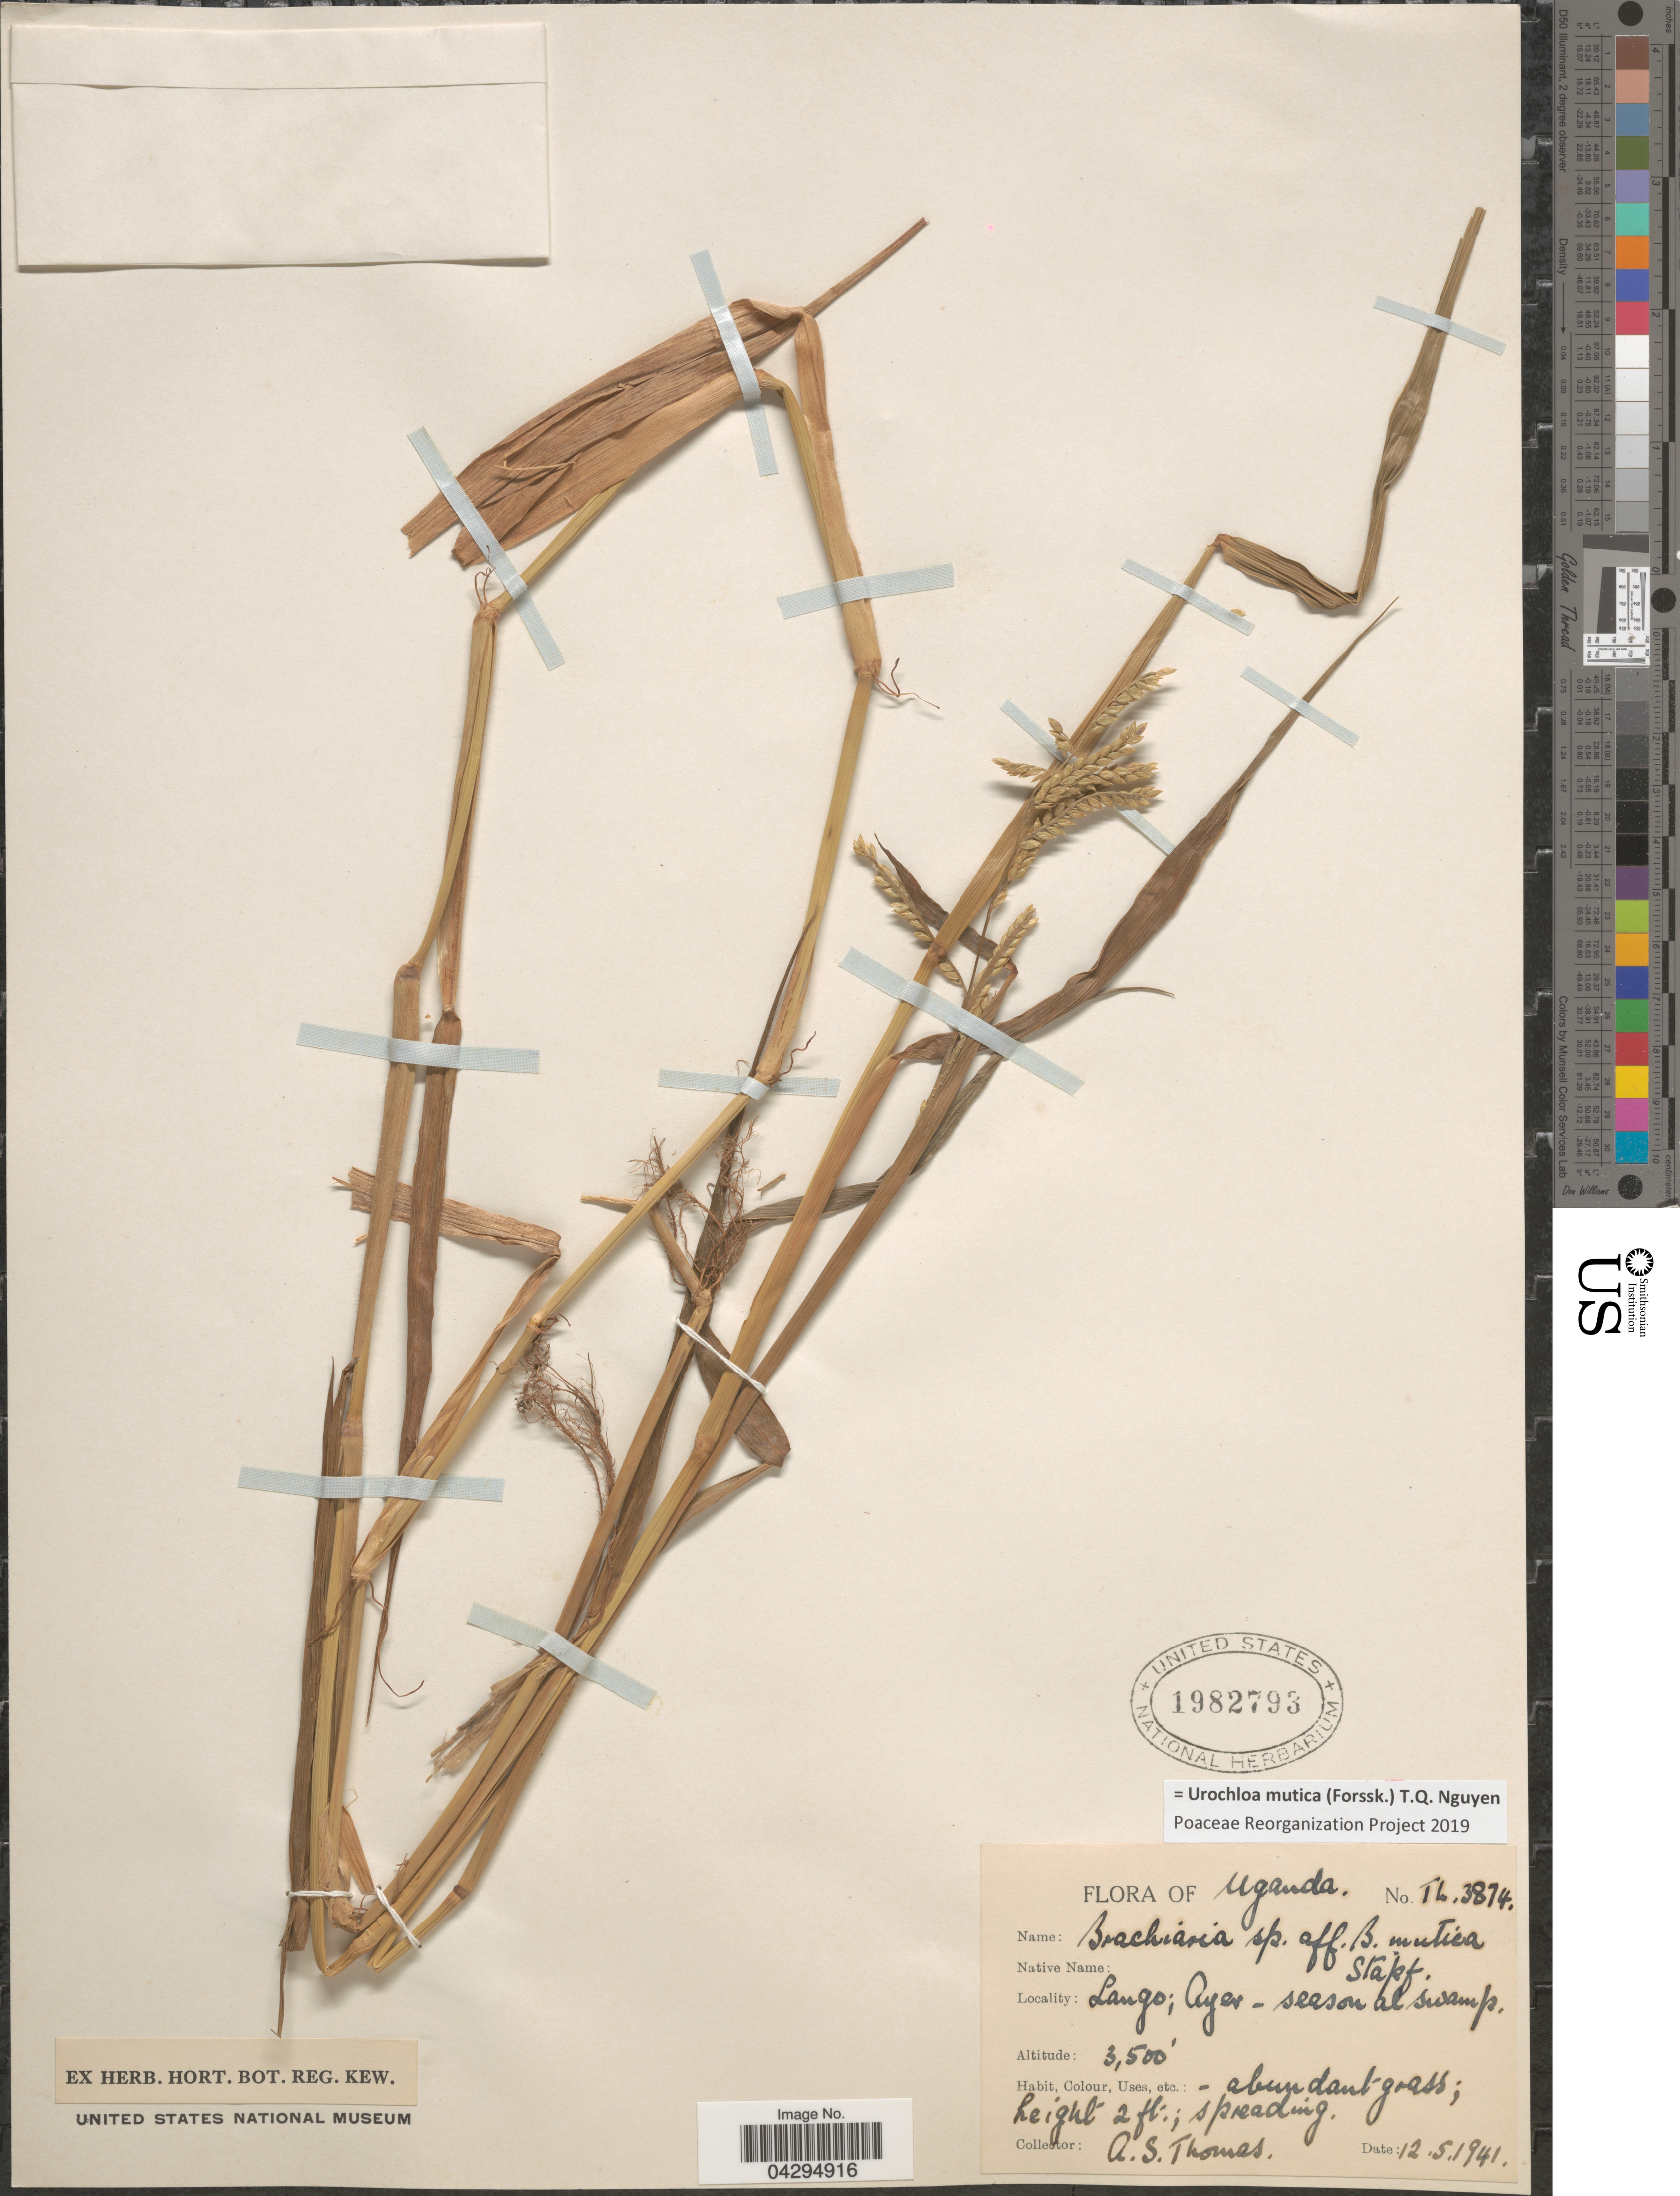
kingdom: Plantae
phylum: Tracheophyta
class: Liliopsida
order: Poales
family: Poaceae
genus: Urochloa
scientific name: Urochloa mutica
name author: (Forssk.) T.Q. Nguyen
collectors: A. Thomas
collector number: Th3874*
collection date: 1941-05-12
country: Uganda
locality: Lango; Ayer.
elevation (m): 1067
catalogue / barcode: US 1982793